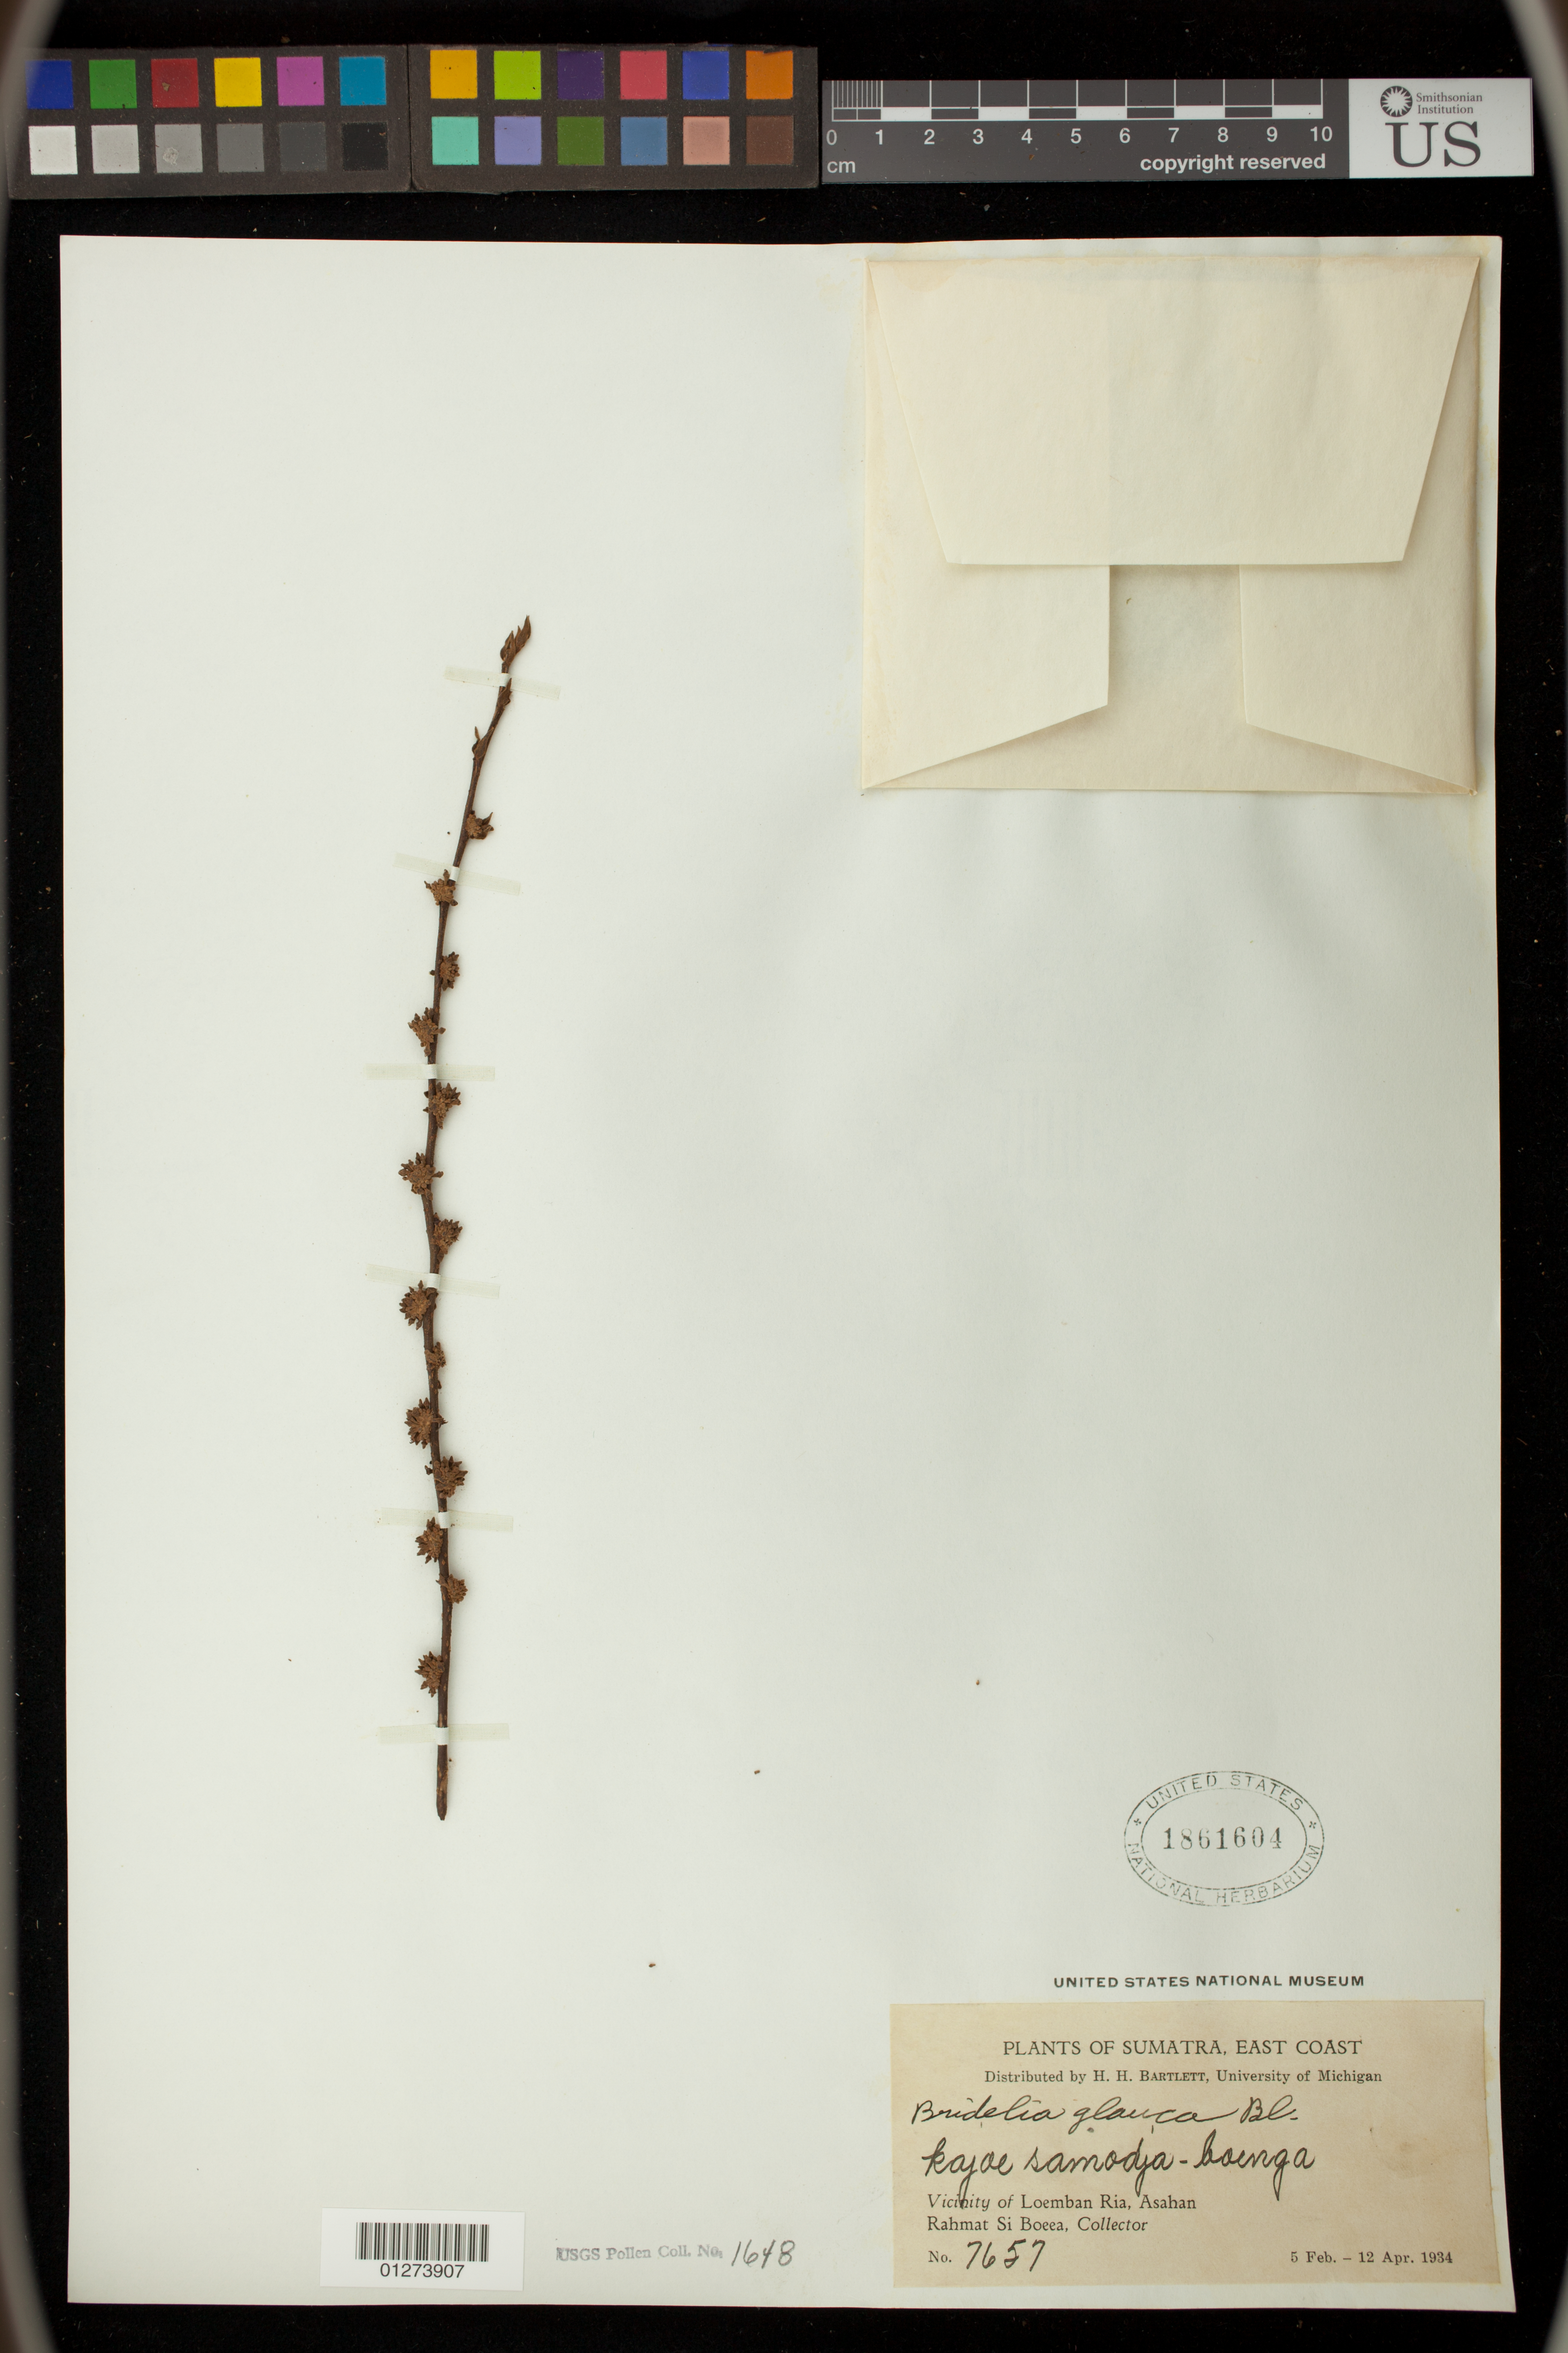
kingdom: Plantae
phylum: Tracheophyta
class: Magnoliopsida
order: Malpighiales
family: Phyllanthaceae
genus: Bridelia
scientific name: Bridelia glauca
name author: Blume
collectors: Rahmat Si Boeea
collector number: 7657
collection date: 1934-02-05/1934-04-12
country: Indonesia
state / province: Sumatra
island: Sumatra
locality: Sumatra, East Coast. Vicinity of Loemban Ria, Asahan, North Sumatra.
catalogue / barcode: US 1861604